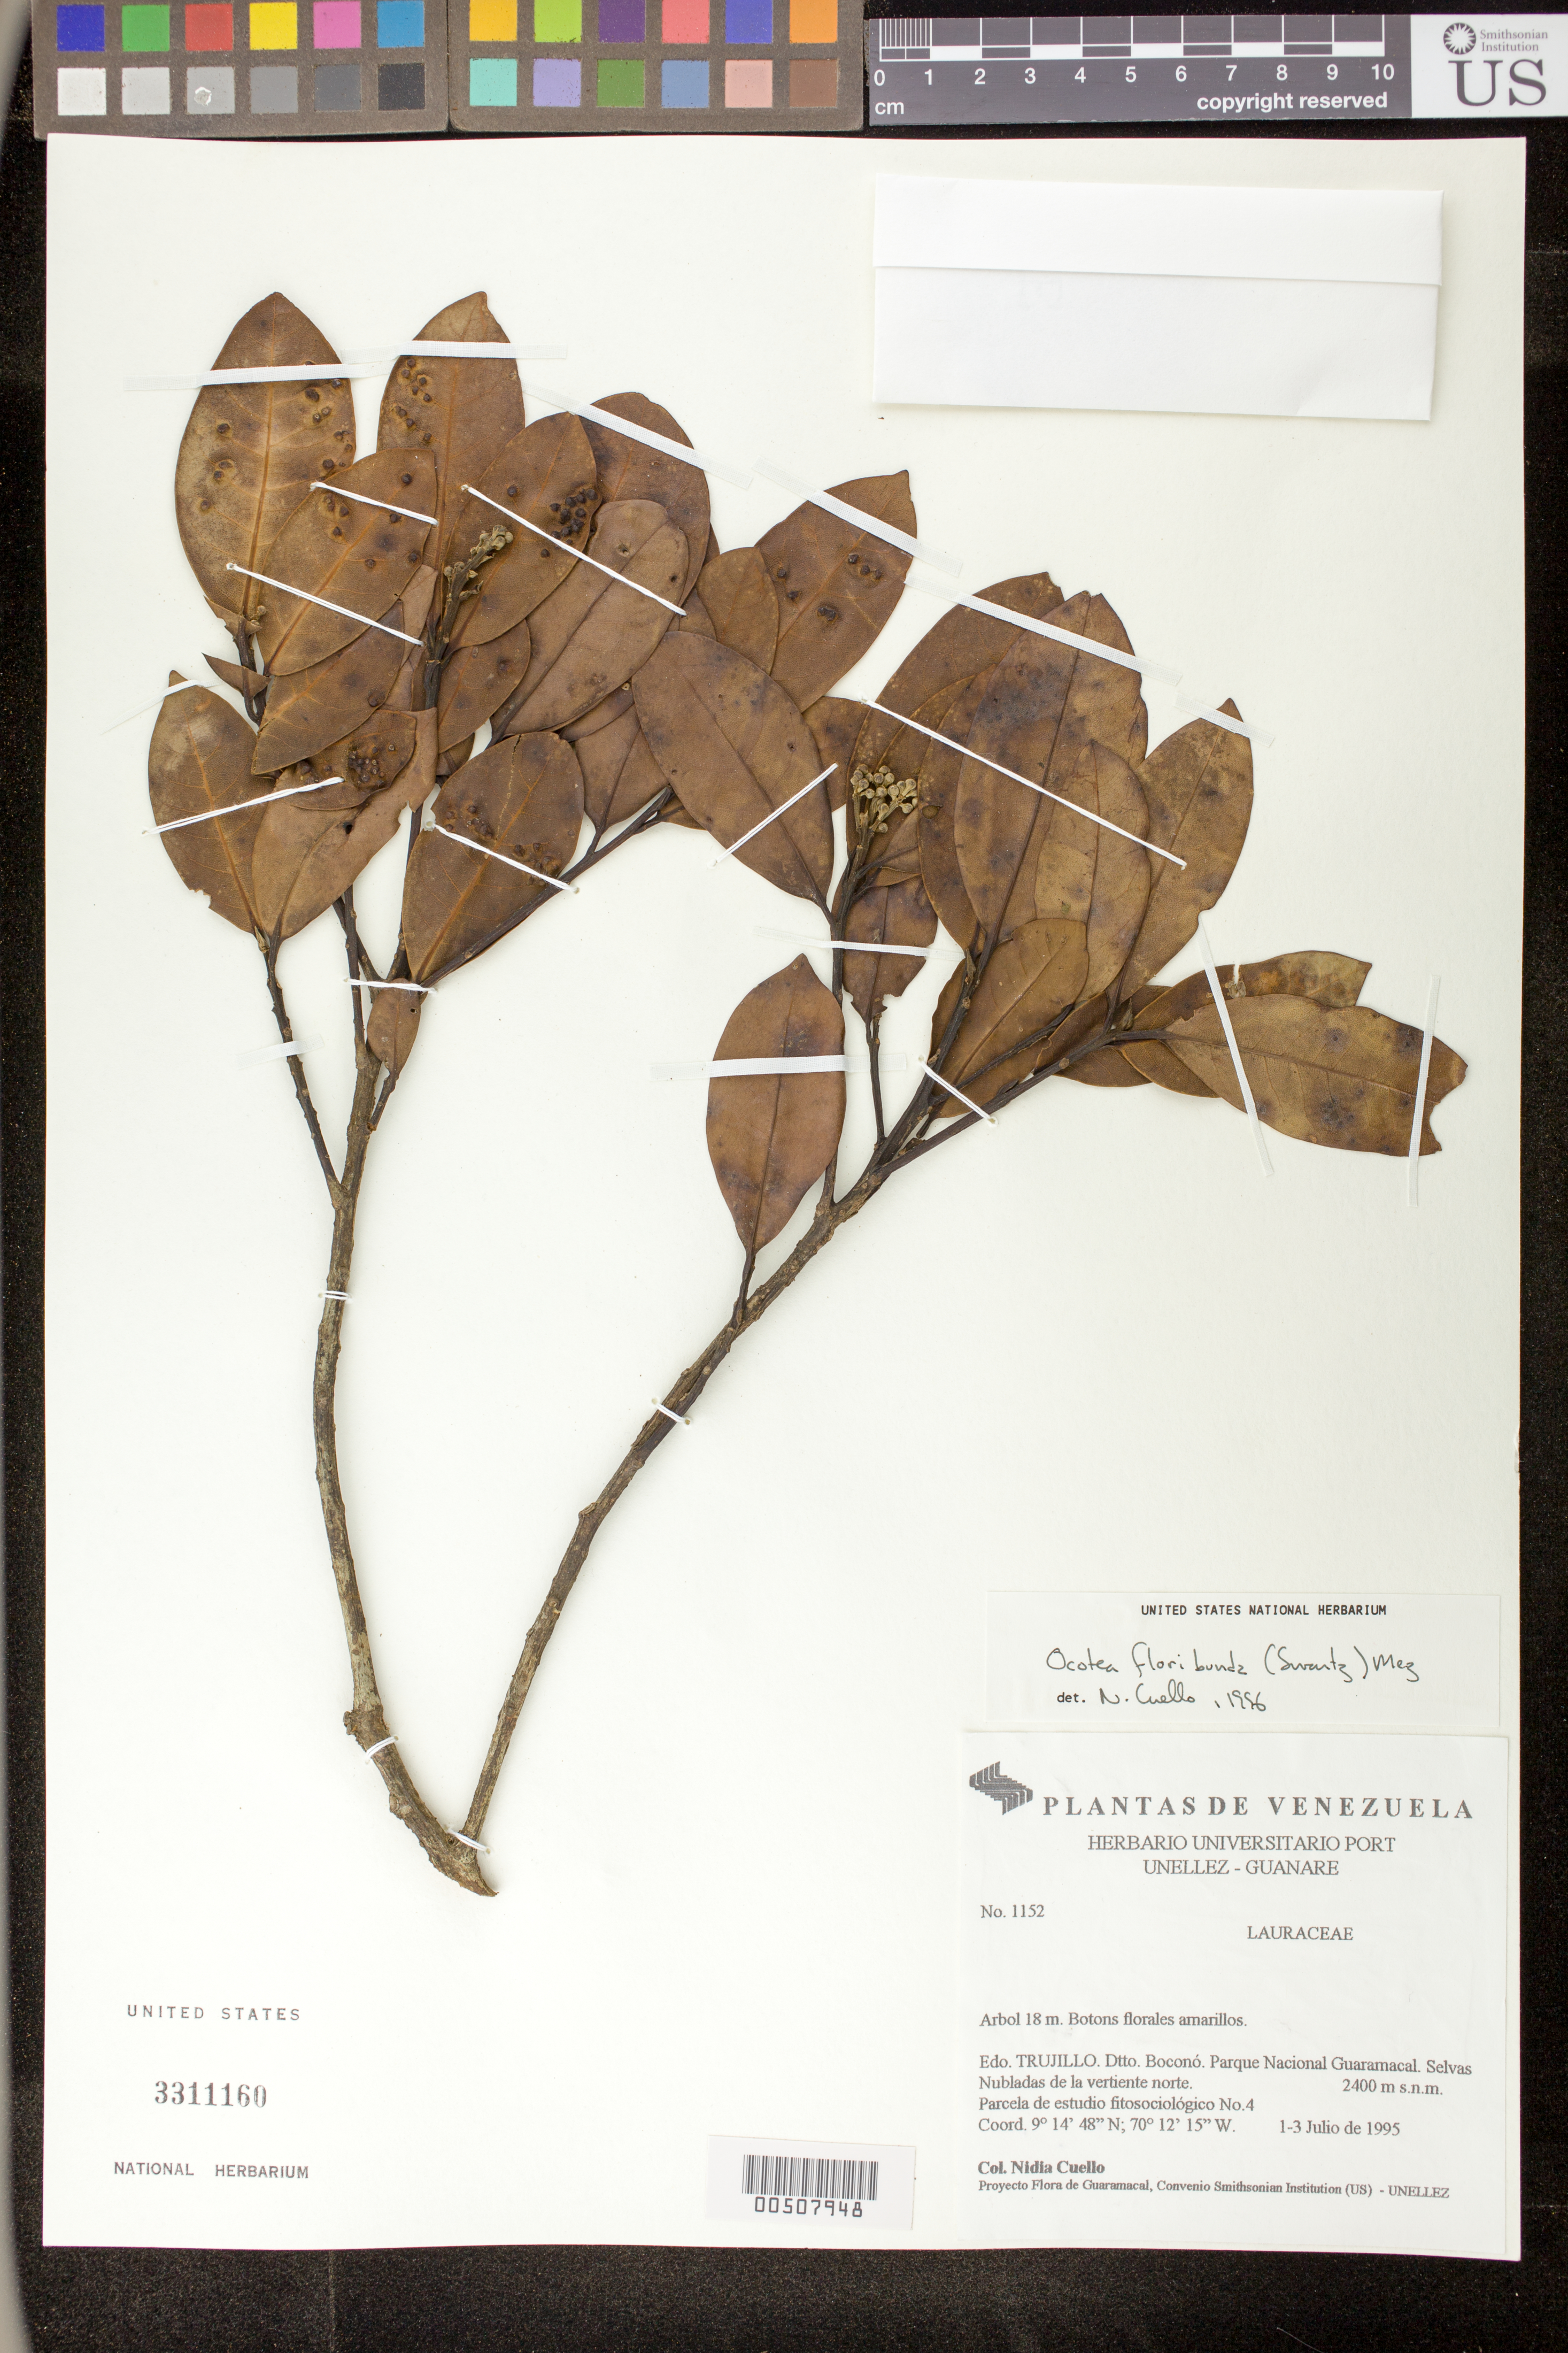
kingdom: Plantae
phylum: Tracheophyta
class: Magnoliopsida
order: Laurales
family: Lauraceae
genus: Ocotea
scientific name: Ocotea floribunda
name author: (Sw.) Mez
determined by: Cuello, Nidia L.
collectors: N. L. Cuello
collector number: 1152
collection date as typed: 01 Jul 1995 to 03 Jul 1995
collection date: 1995-07-01/1995-07-03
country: Venezuela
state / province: Trujillo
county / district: Boconó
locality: Parque Nacional Guaramacal. Vertiente N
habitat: Selvas Nubladas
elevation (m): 2400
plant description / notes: AAU, PORT, US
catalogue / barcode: US 3311160